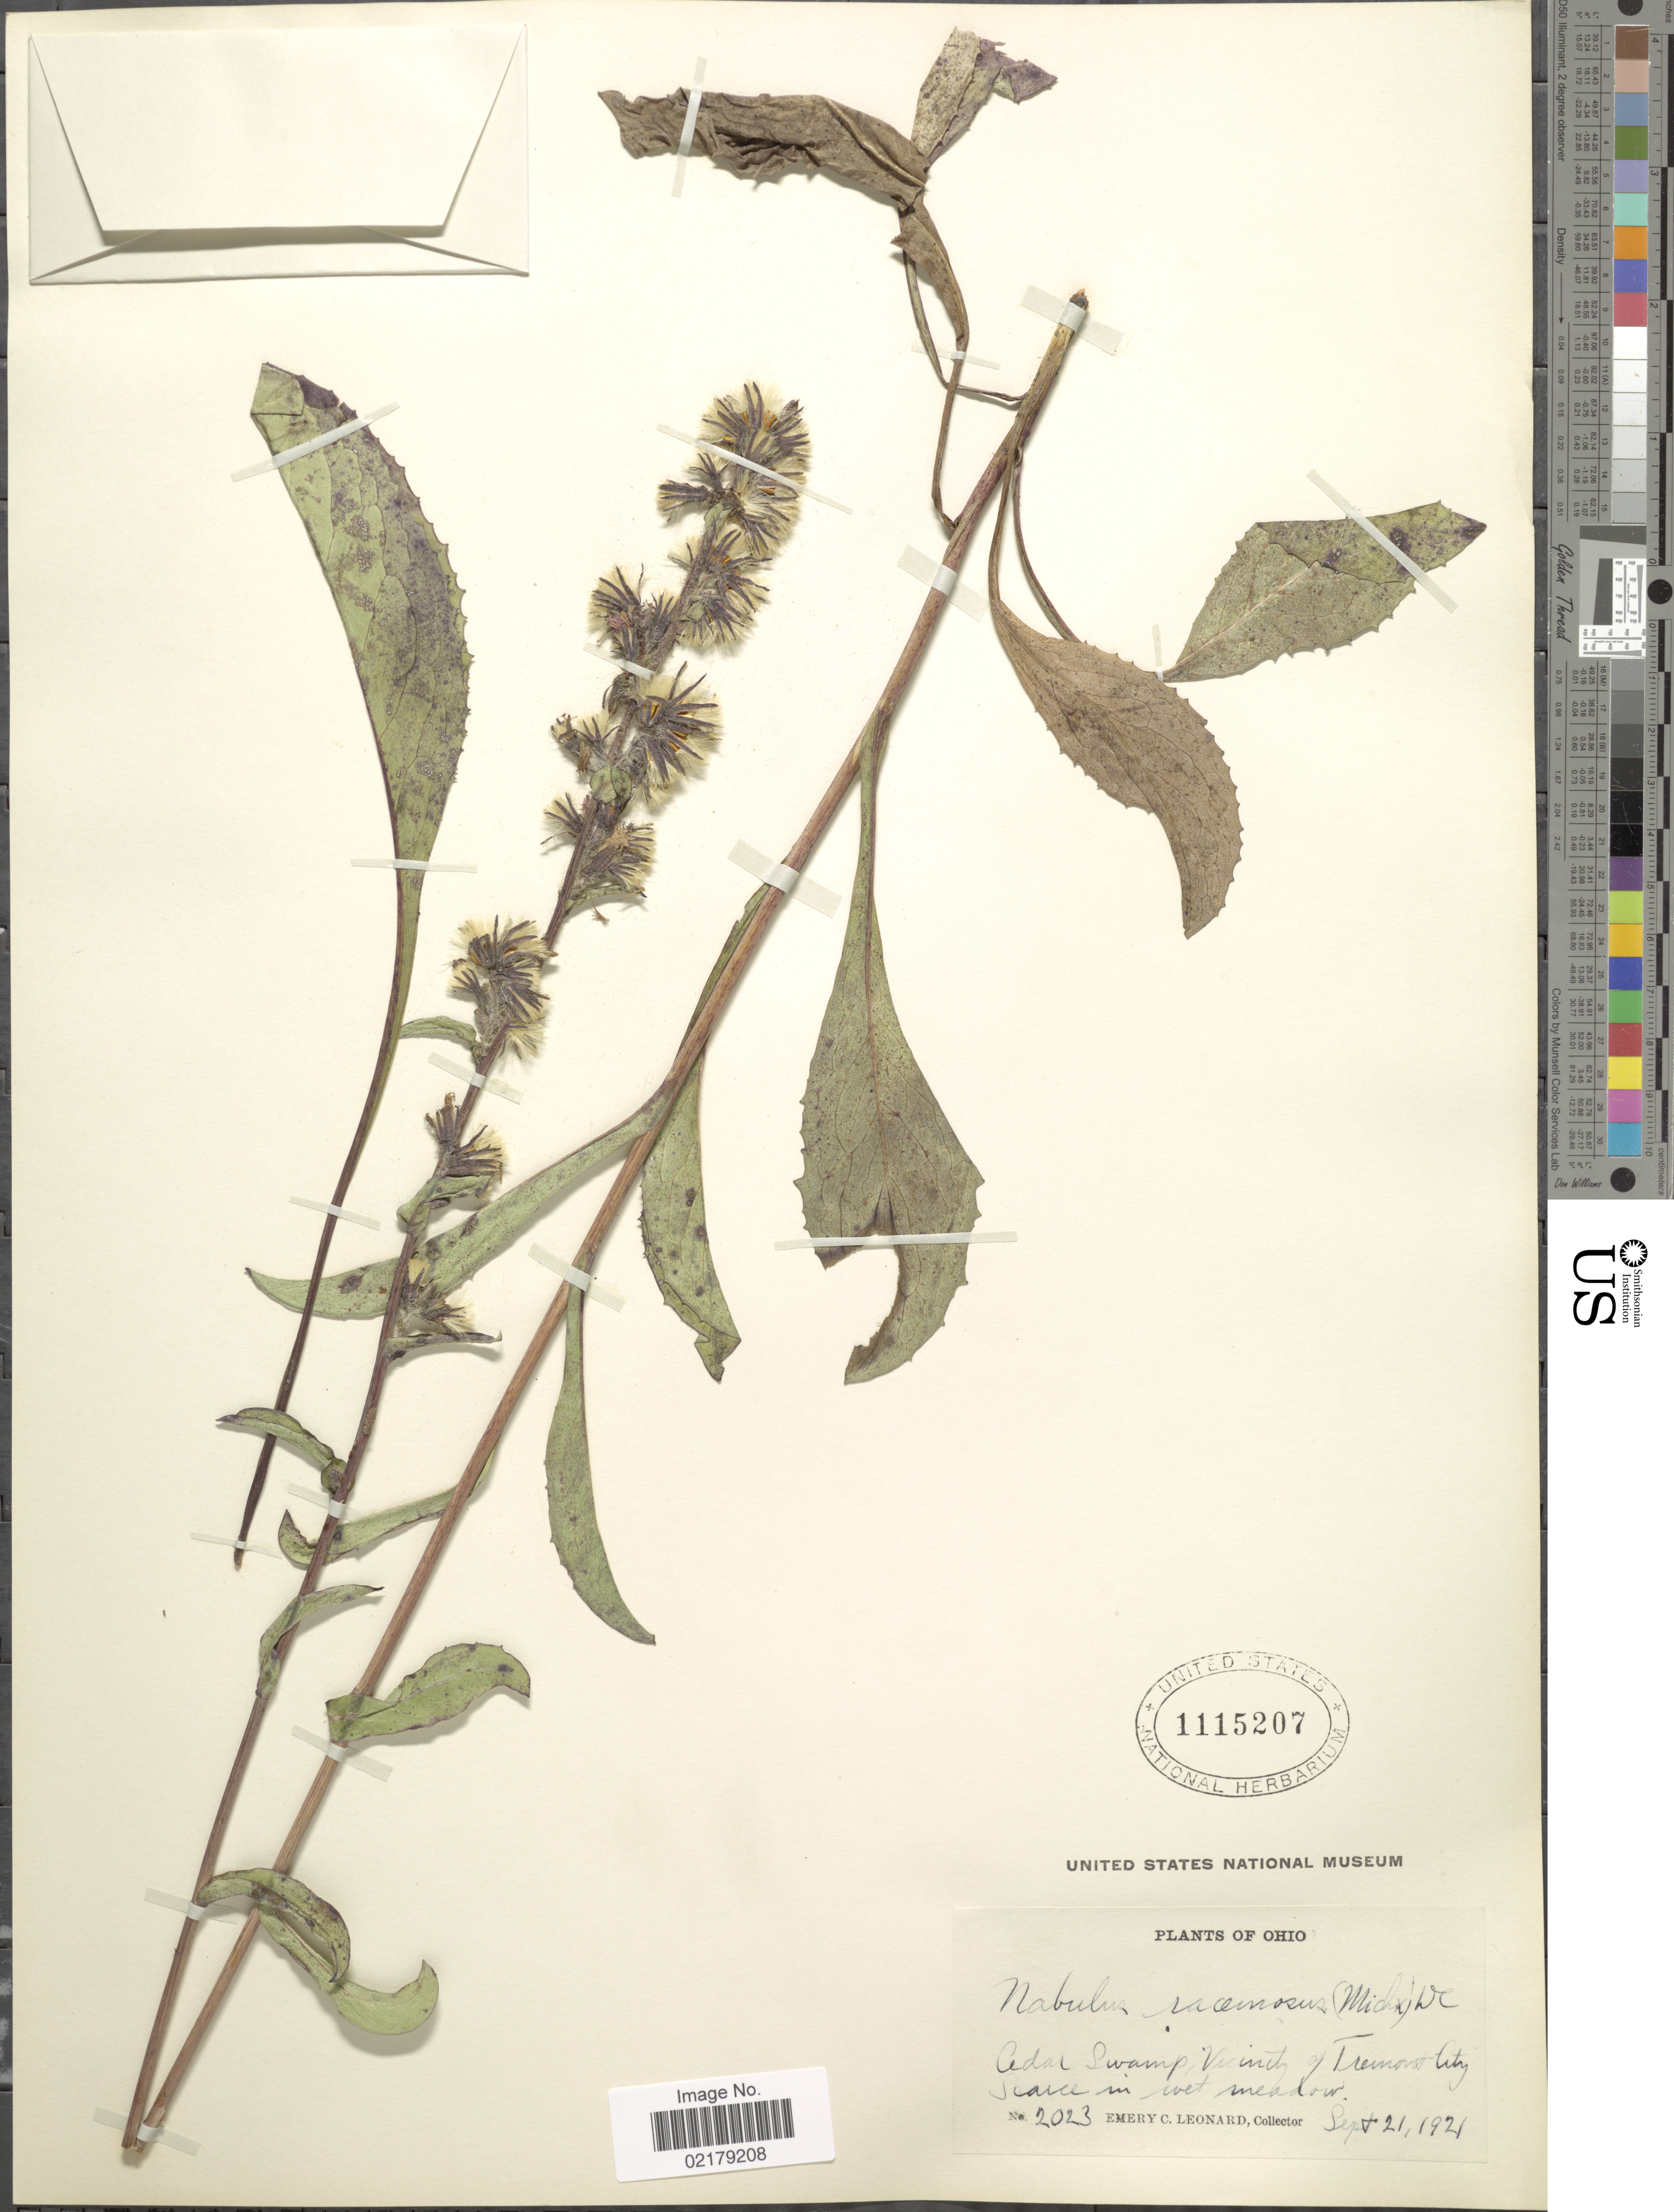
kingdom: Plantae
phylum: Tracheophyta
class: Magnoliopsida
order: Asterales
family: Asteraceae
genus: Nabalus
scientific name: Nabalus racemosus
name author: (Michx.) Hook.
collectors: E. C. Leonard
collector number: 2023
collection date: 1921-09-21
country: United States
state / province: Ohio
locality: Cedar Swamp, Vicinity of Tremont City, Scarce in wet meadow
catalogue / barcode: US 1115207